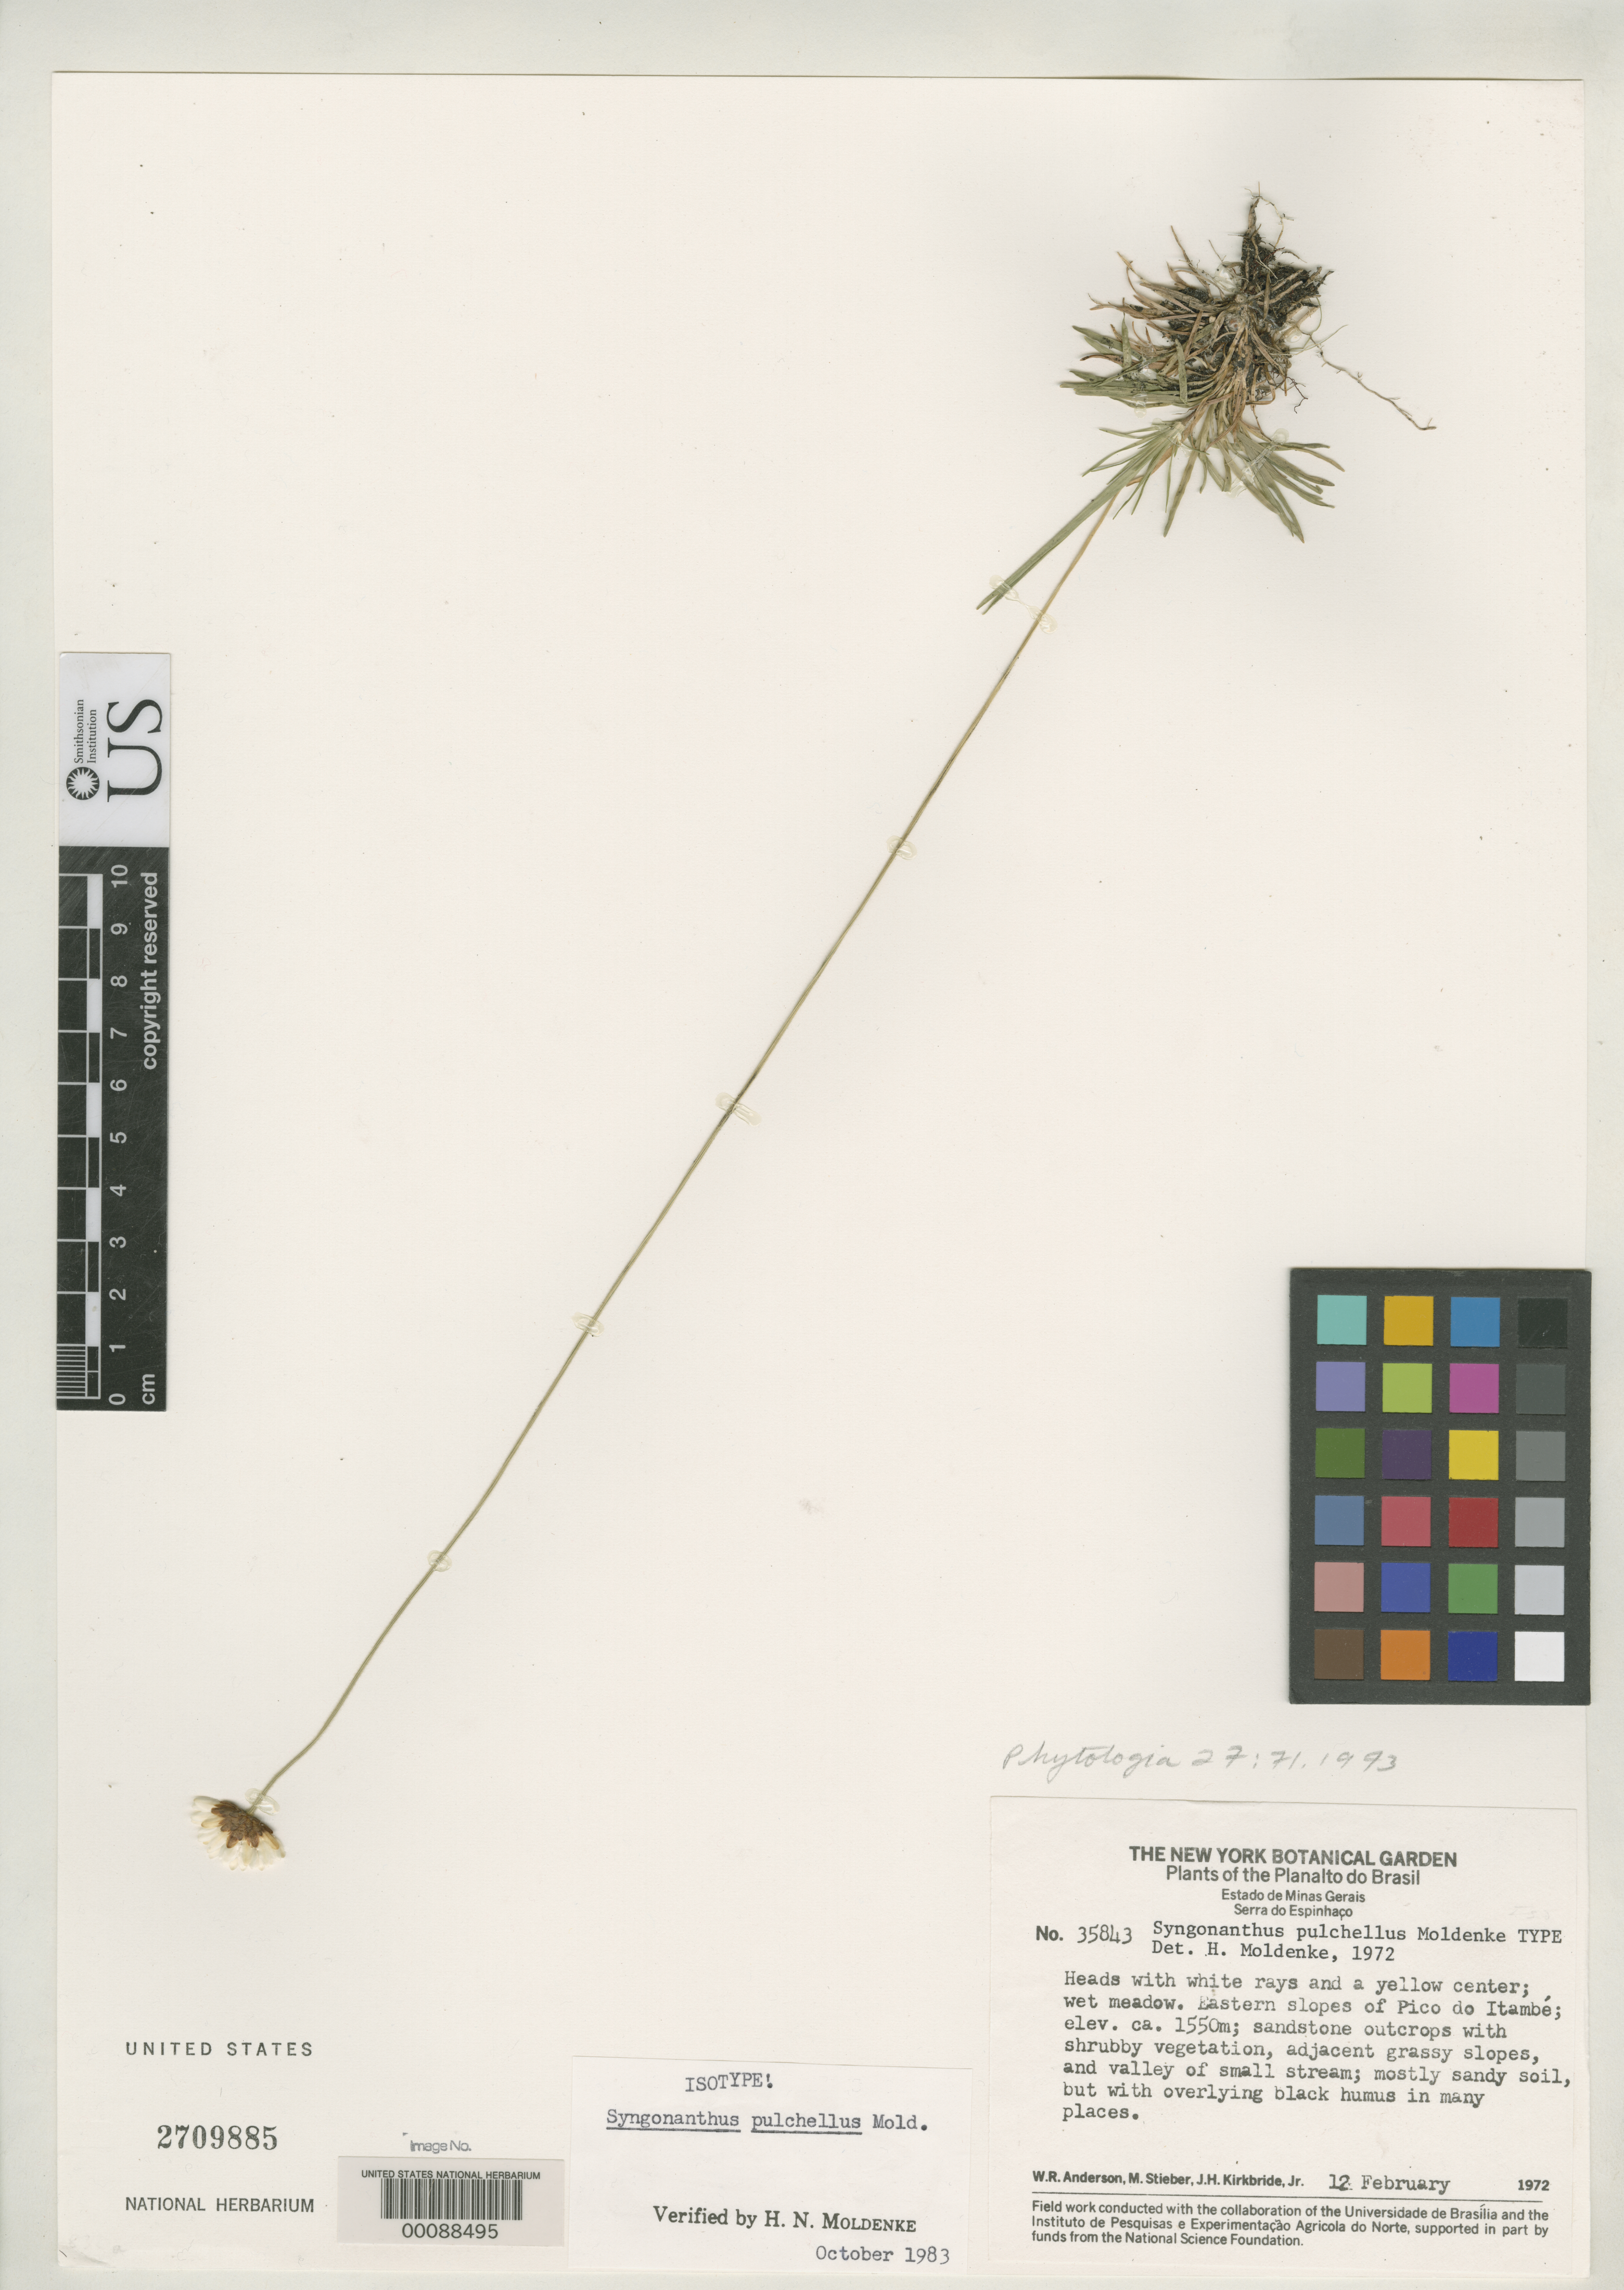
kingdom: Plantae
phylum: Tracheophyta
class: Liliopsida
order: Poales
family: Eriocaulaceae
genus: Syngonanthus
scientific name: Syngonanthus pulchellus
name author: Moldenke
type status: Isotype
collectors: W. R. Anderson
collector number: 35843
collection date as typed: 12 Feb 1972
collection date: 1972-02-12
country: Brazil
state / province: Minas Gerais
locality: Serro do Espinhaco, eastern slopes of Pico do Itambe.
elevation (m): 1550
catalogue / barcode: US 2709885